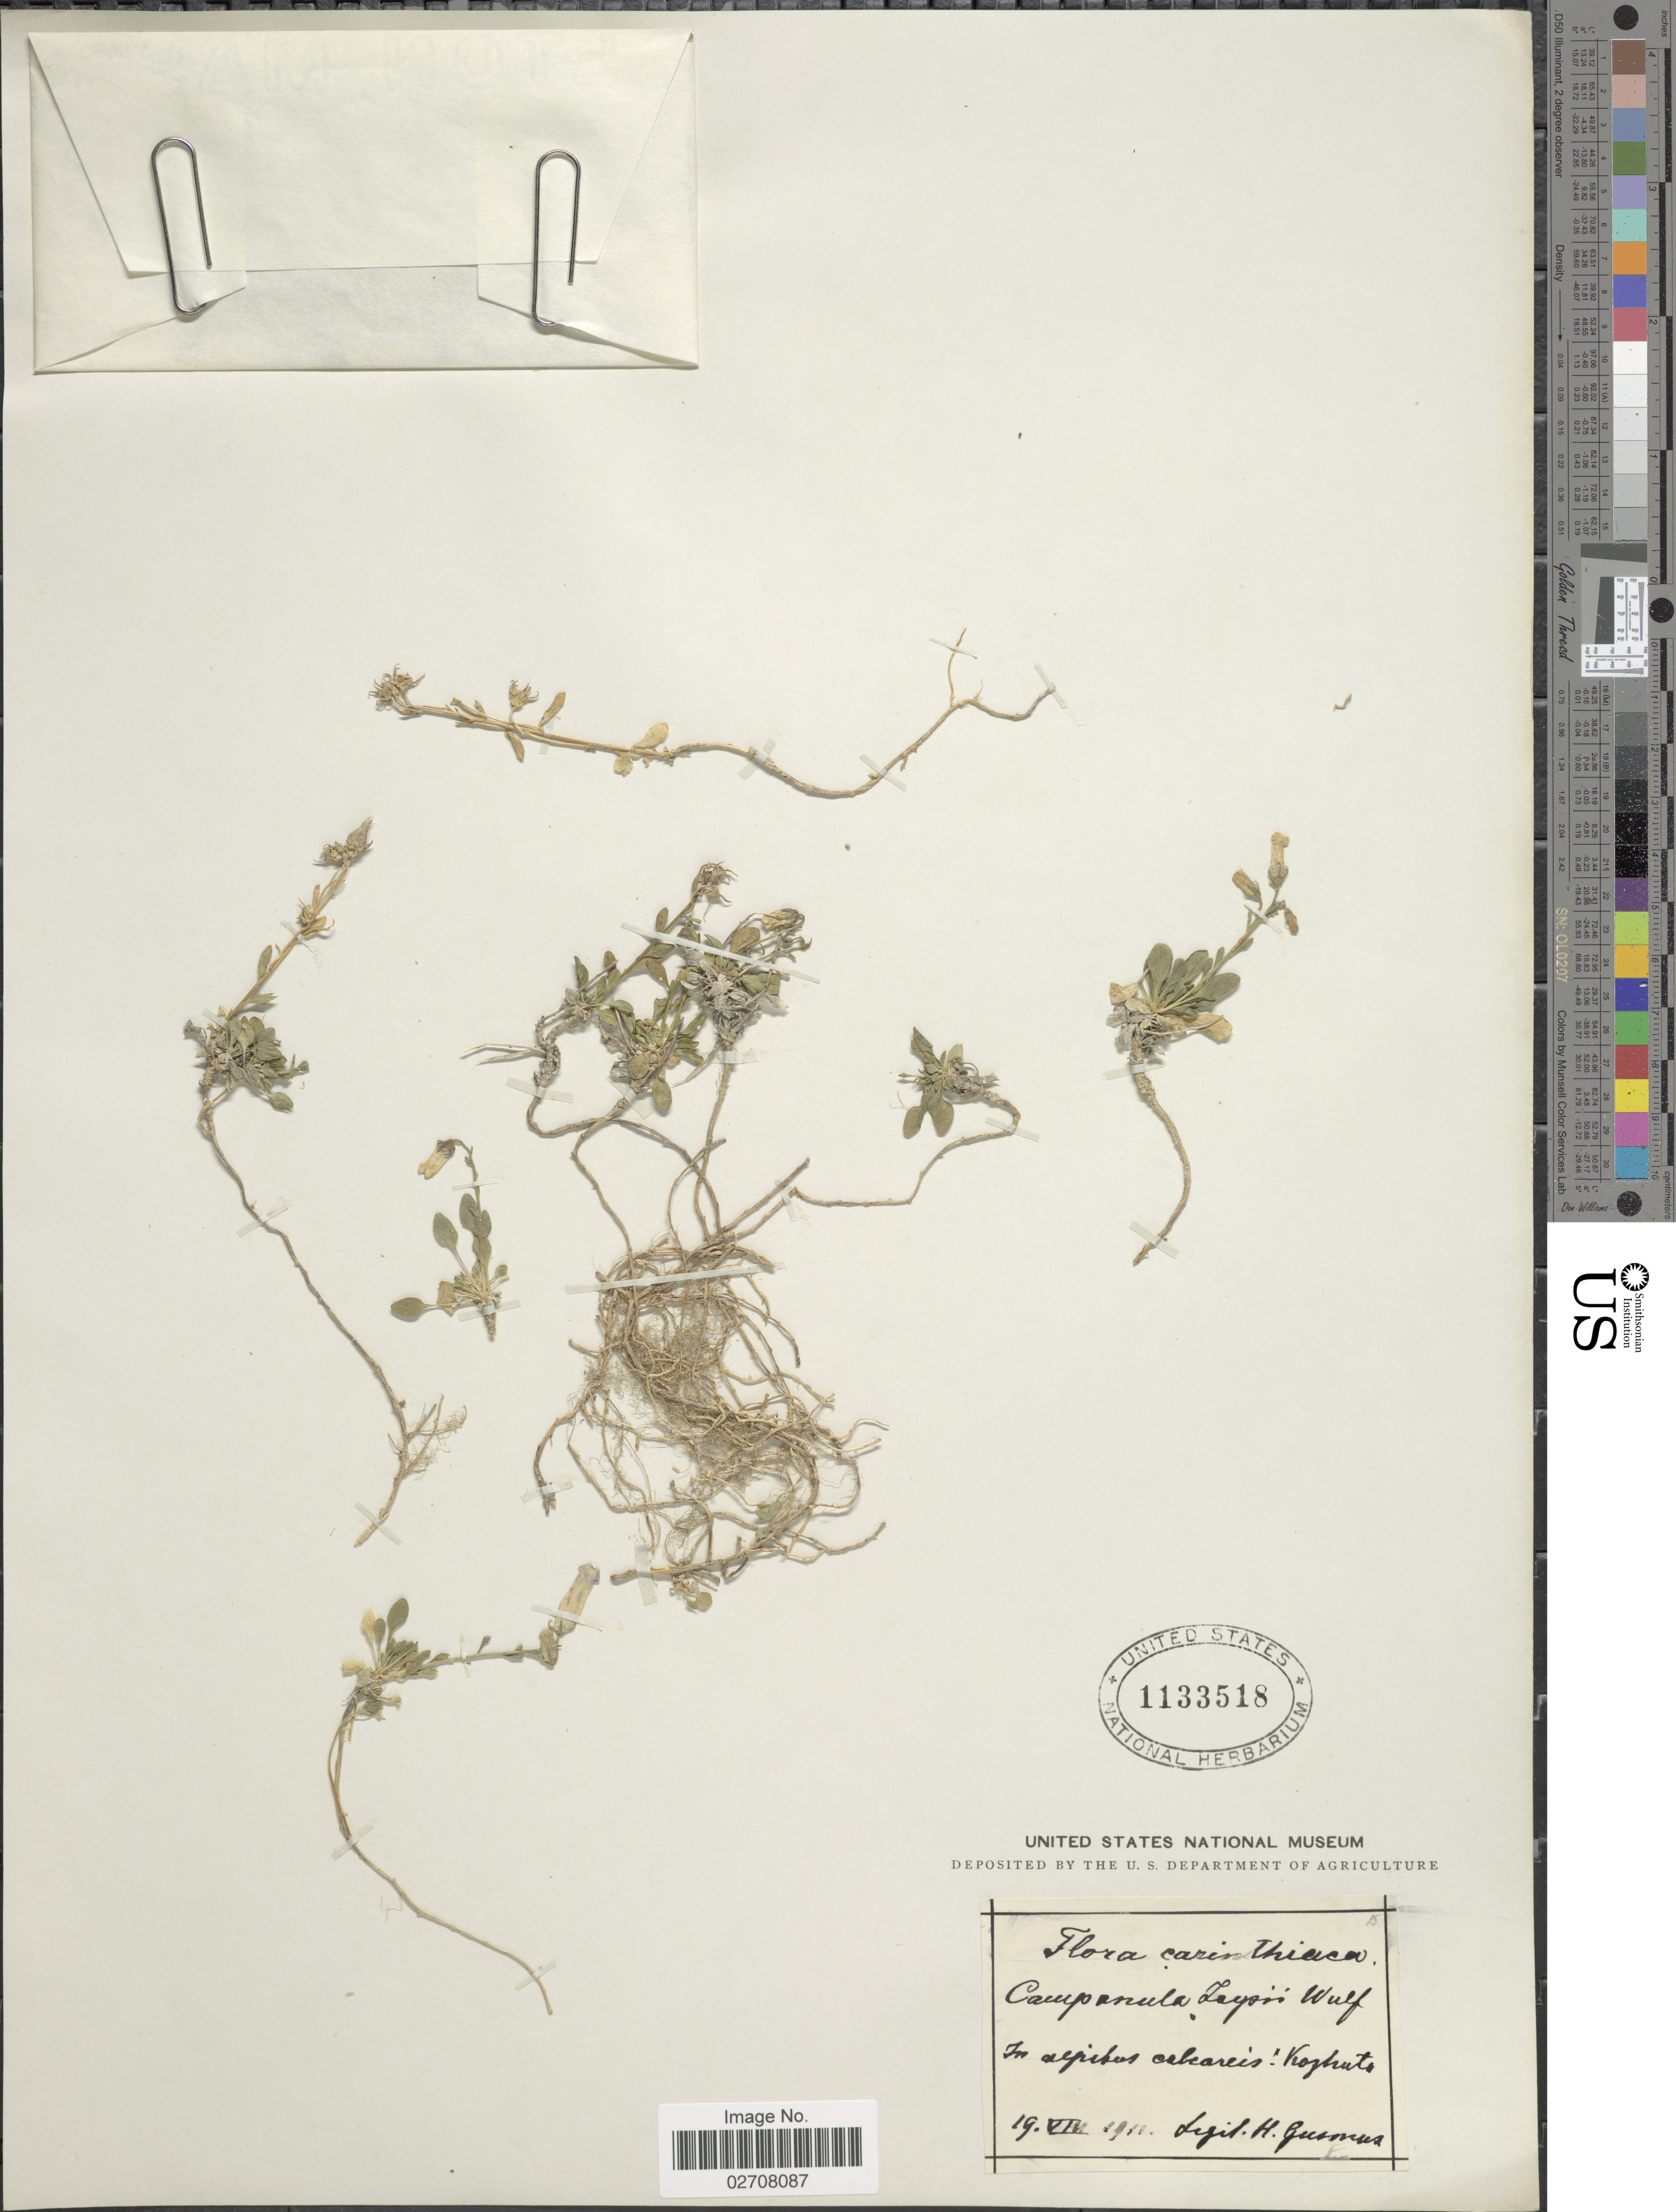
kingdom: Plantae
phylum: Tracheophyta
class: Magnoliopsida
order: Asterales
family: Campanulaceae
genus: Campanula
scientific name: Campanula zoysii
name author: Wulfen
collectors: H. Gusmus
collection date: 1911-08-19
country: Austria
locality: CaIrinthiaca, alpibus cabcareis Vrostruto [interpreted]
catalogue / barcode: US 1133518